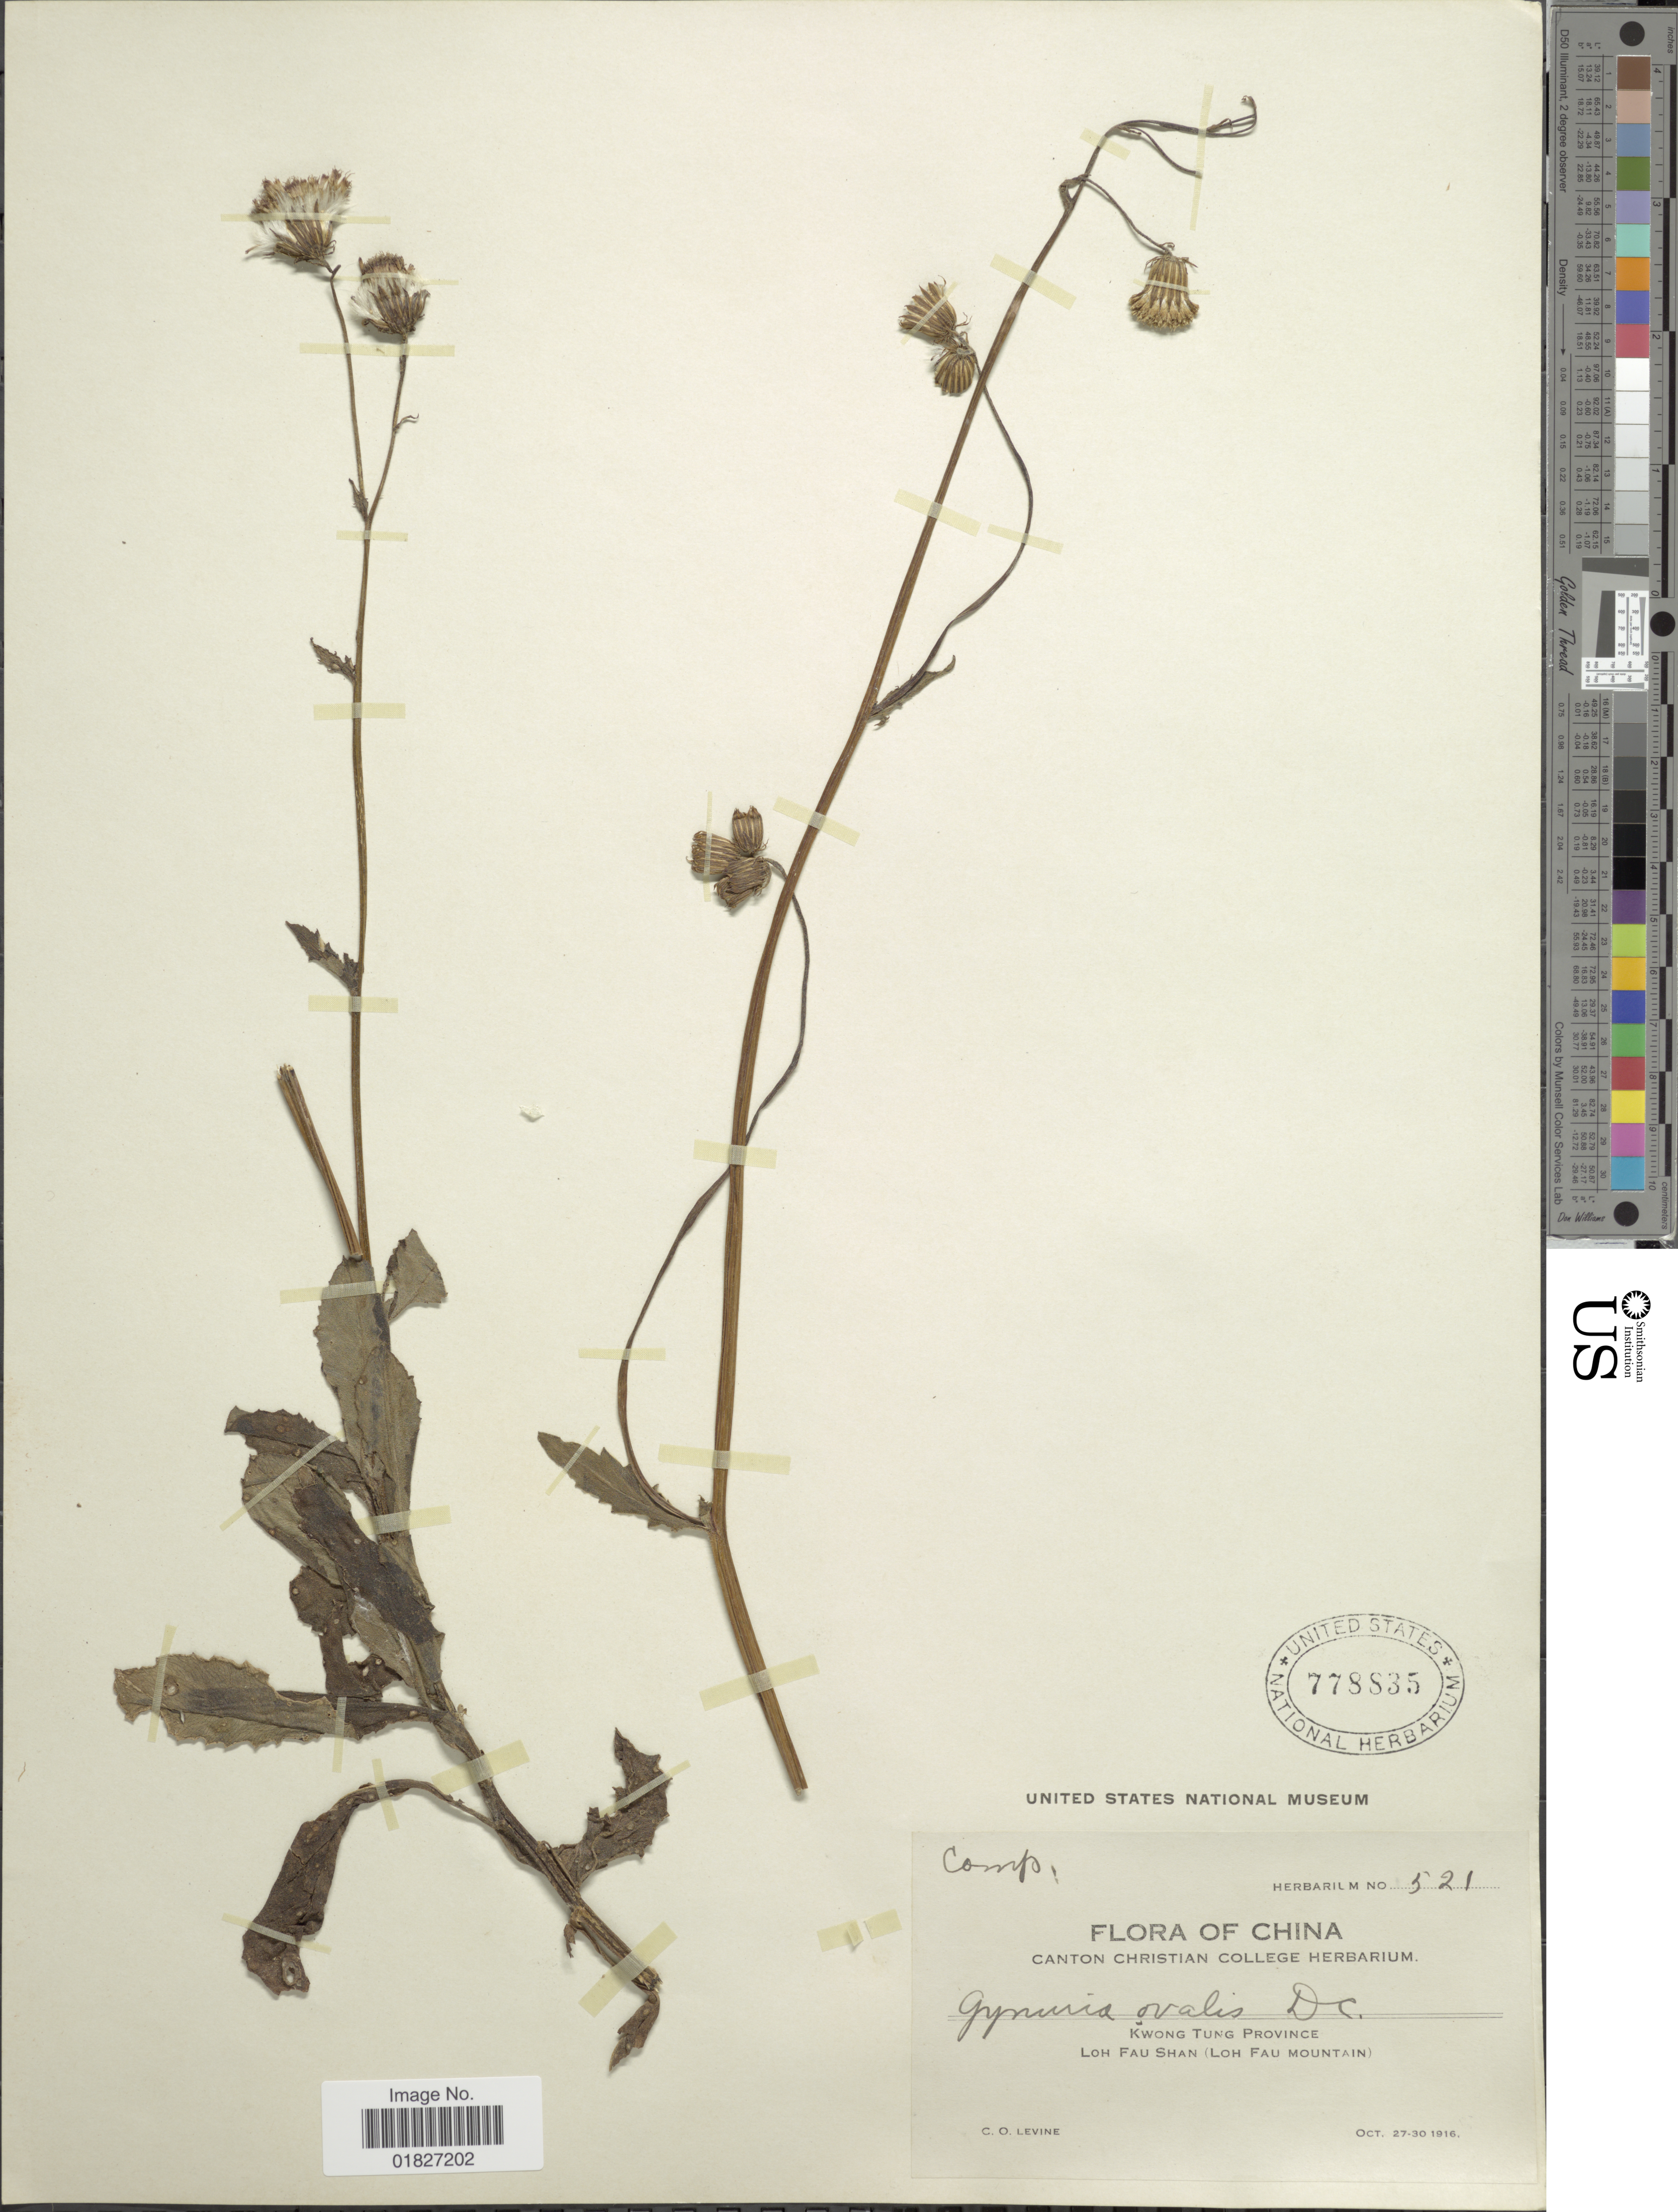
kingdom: Plantae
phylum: Tracheophyta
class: Magnoliopsida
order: Asterales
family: Asteraceae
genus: Gynura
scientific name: Gynura formosana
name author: Kitam.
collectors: C. O. Levine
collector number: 521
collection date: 1916-10-27/1916-10-30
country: China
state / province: Guangdong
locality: Kwong Tung Province, Loh Fau Shan (Loh Fau Mountain)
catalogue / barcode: US 778835